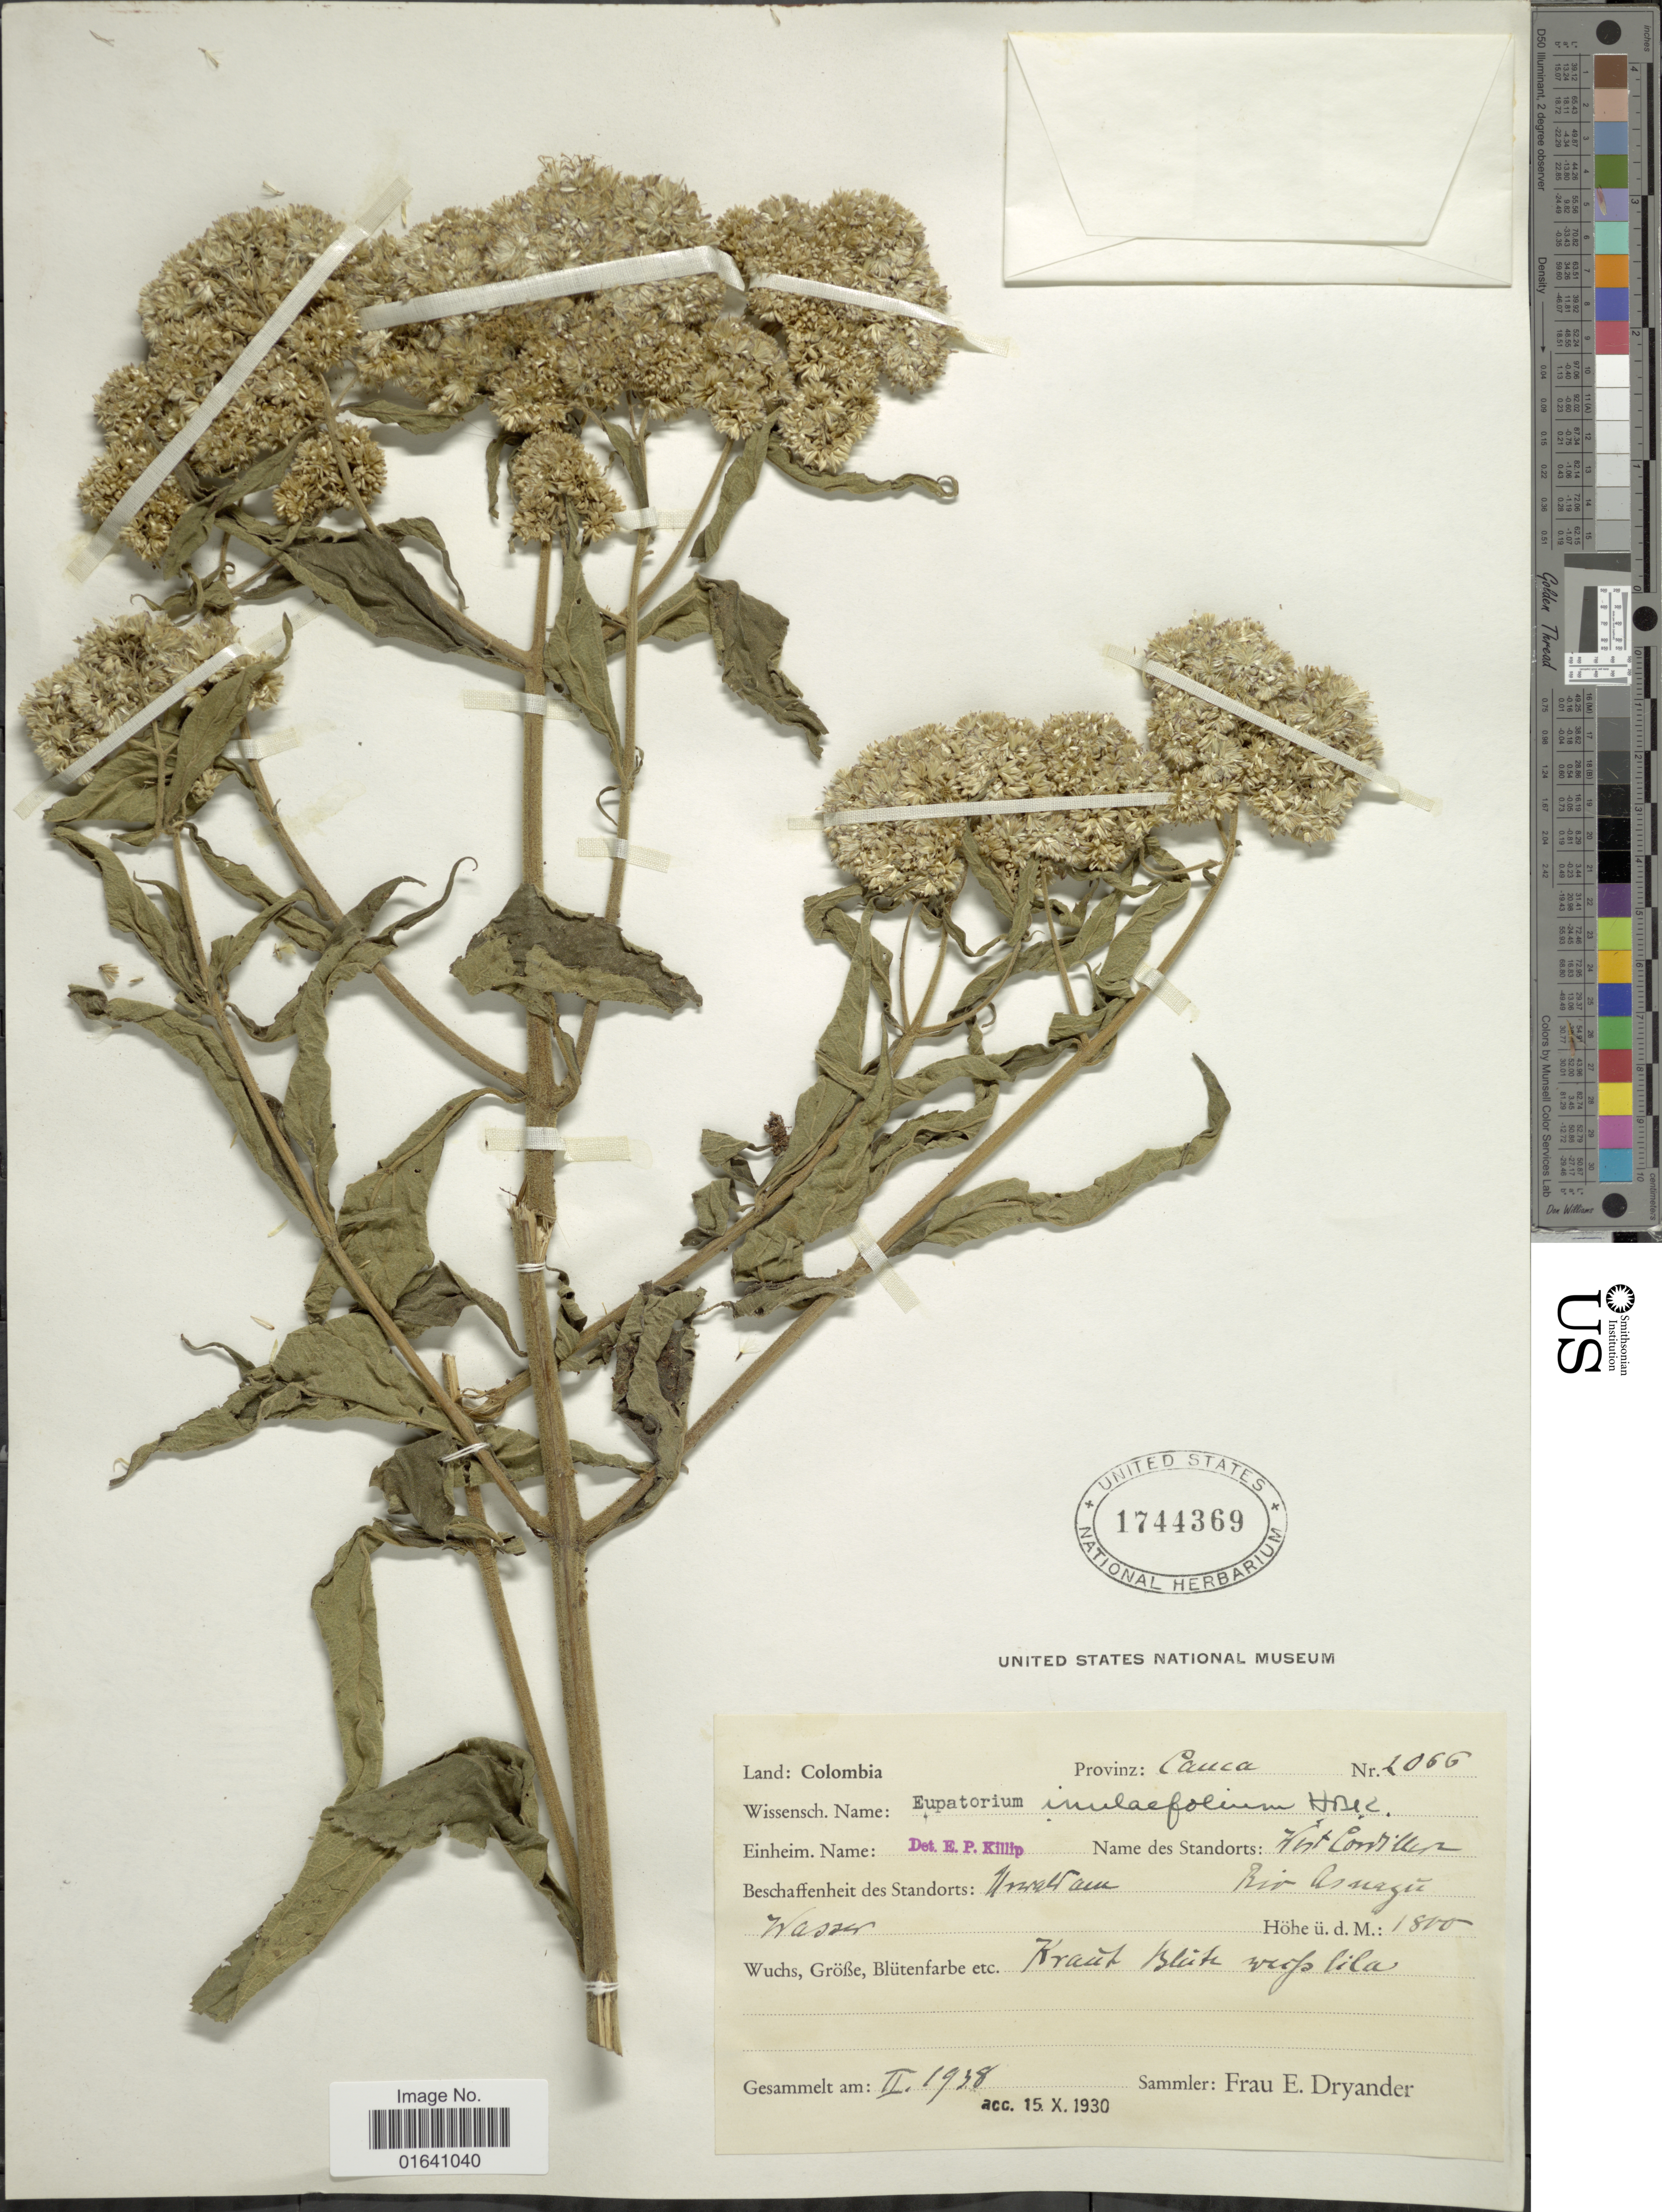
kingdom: Plantae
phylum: Tracheophyta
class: Magnoliopsida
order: Asterales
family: Asteraceae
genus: Austroeupatorium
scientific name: Austroeupatorium inulaefolium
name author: (Kunth) R.M. King & H. Rob.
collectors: F. Dryander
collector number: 2066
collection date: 1938-02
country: Colombia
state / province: Cauca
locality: West Cordillera, Rio Asnazú.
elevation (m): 1800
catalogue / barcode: US 1744369